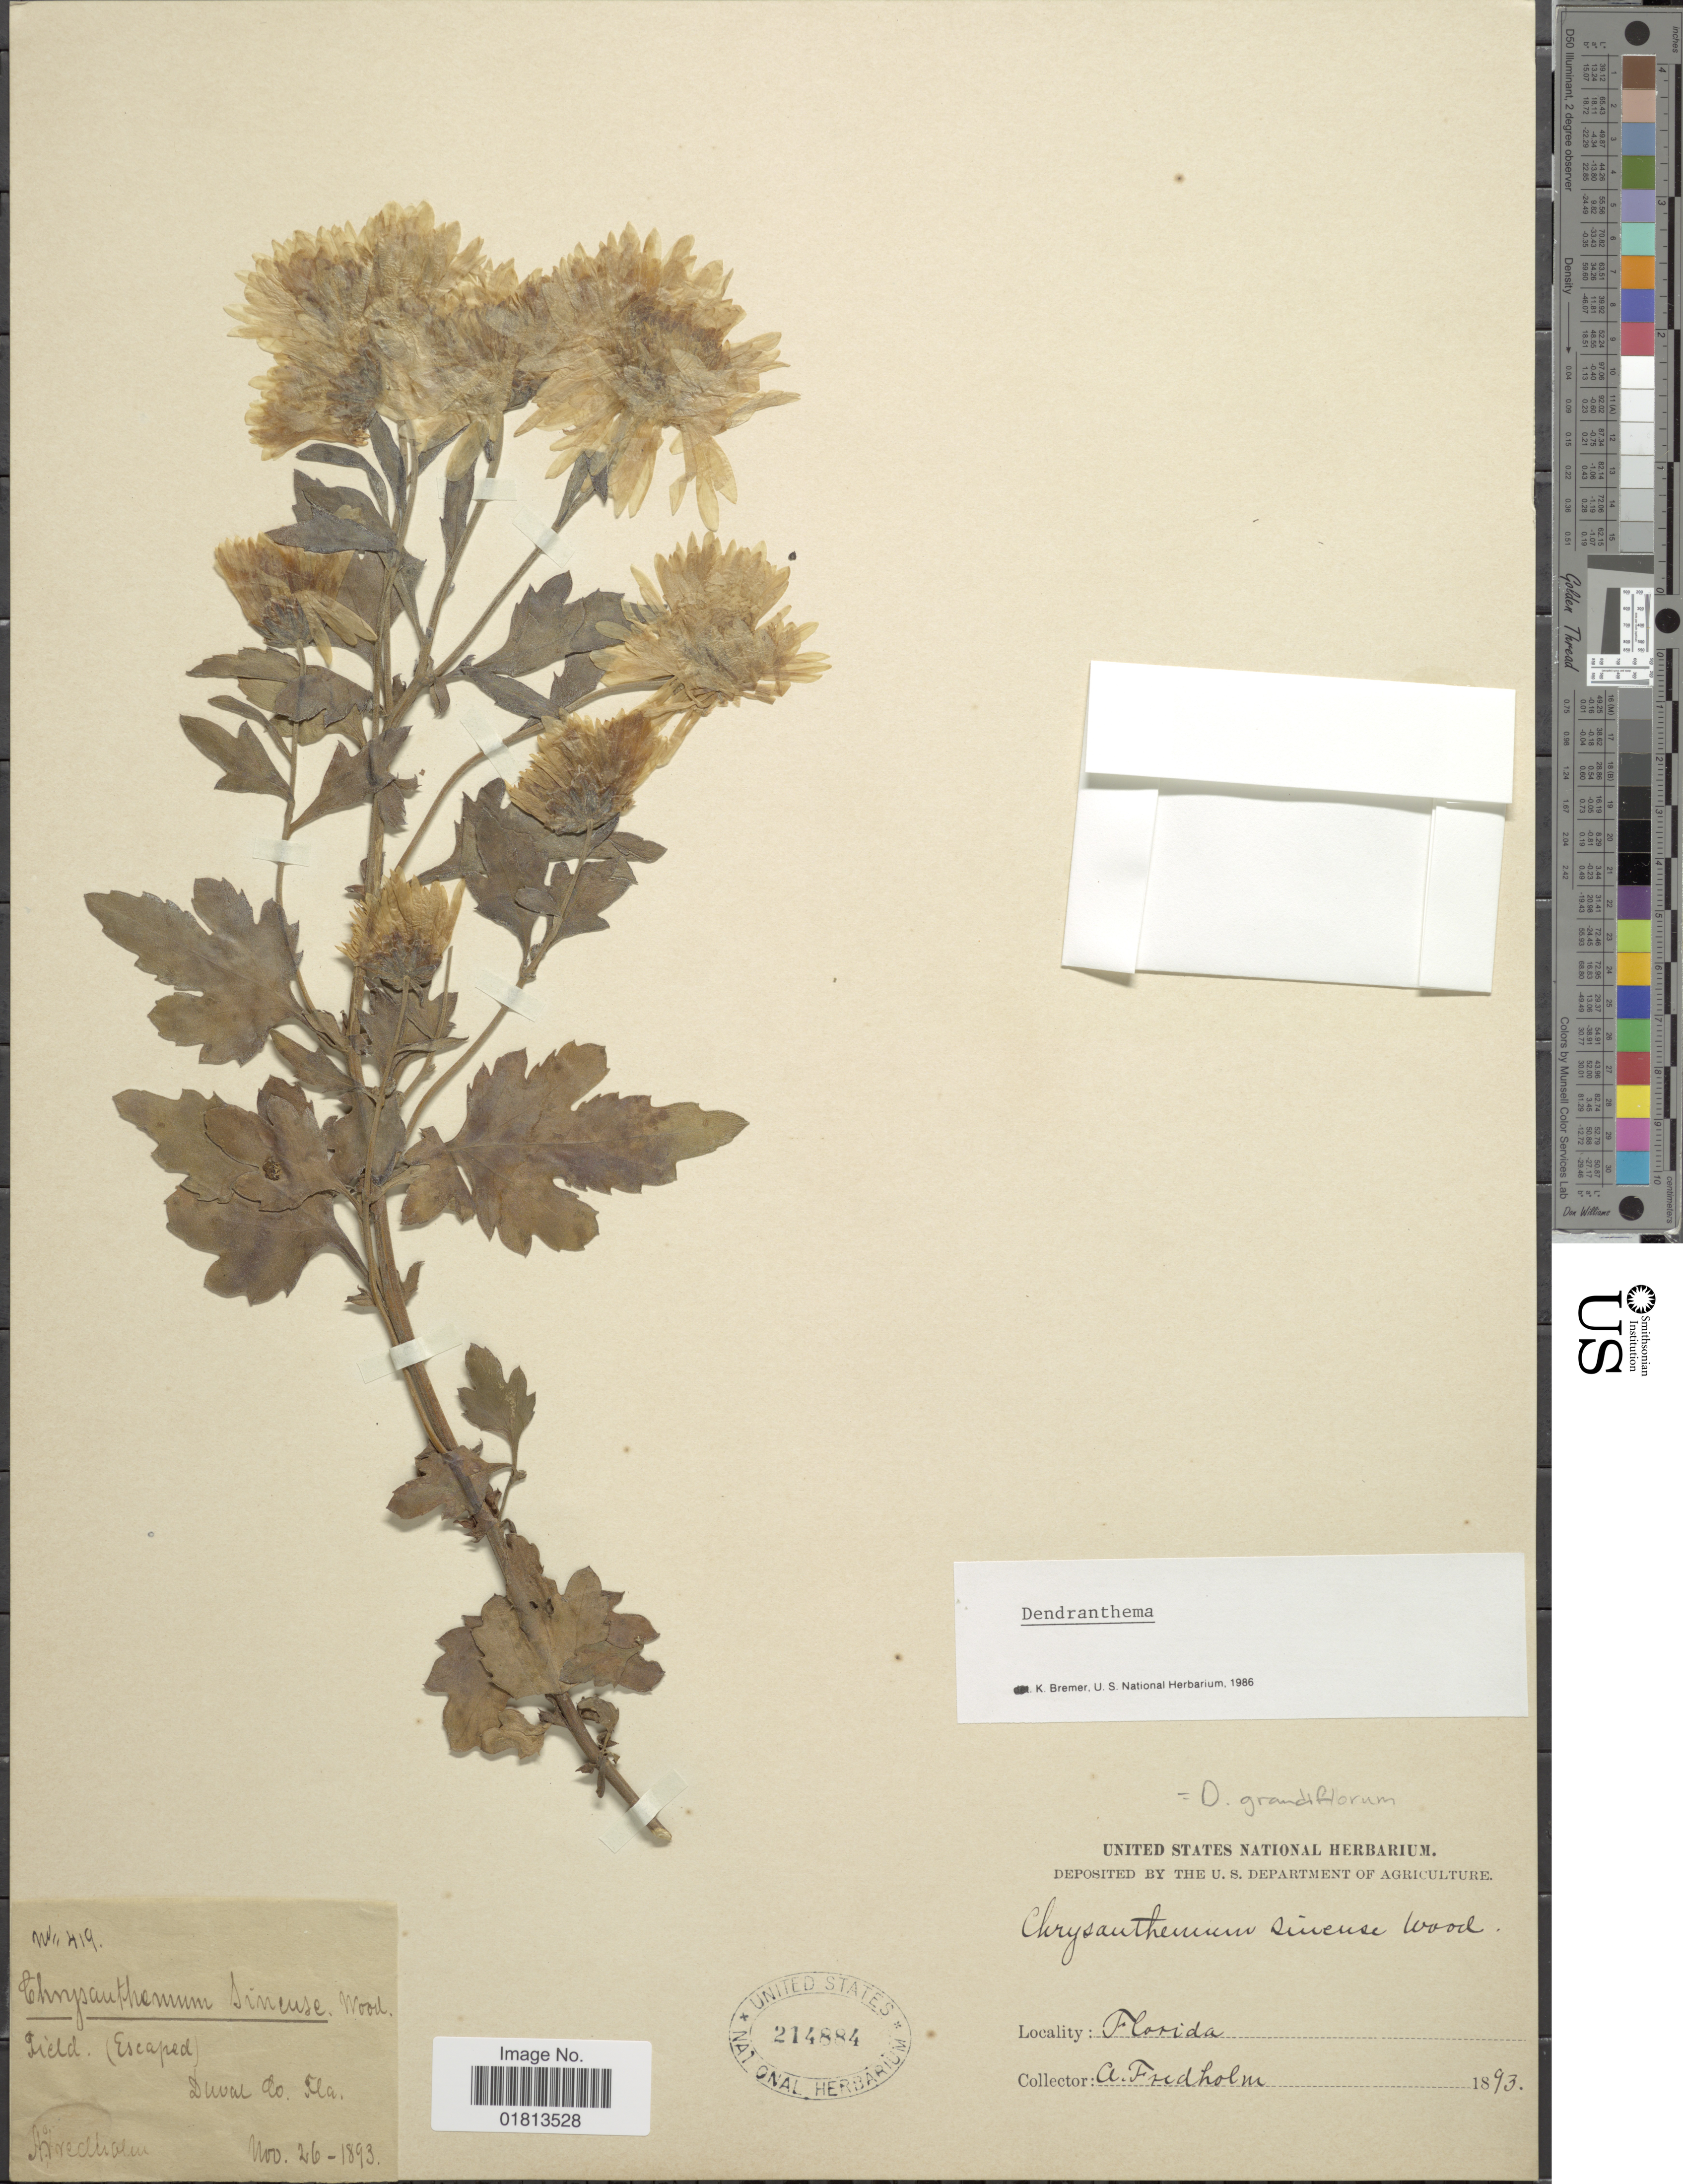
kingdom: Plantae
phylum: Tracheophyta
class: Magnoliopsida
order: Asterales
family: Asteraceae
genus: Dendranthema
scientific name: Dendranthema grandiflorum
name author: (Ramat.) Kitam.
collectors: A. Fredholm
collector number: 419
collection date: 1893-11-26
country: United States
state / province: Florida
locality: Duval Co., Fla.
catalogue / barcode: US 214884